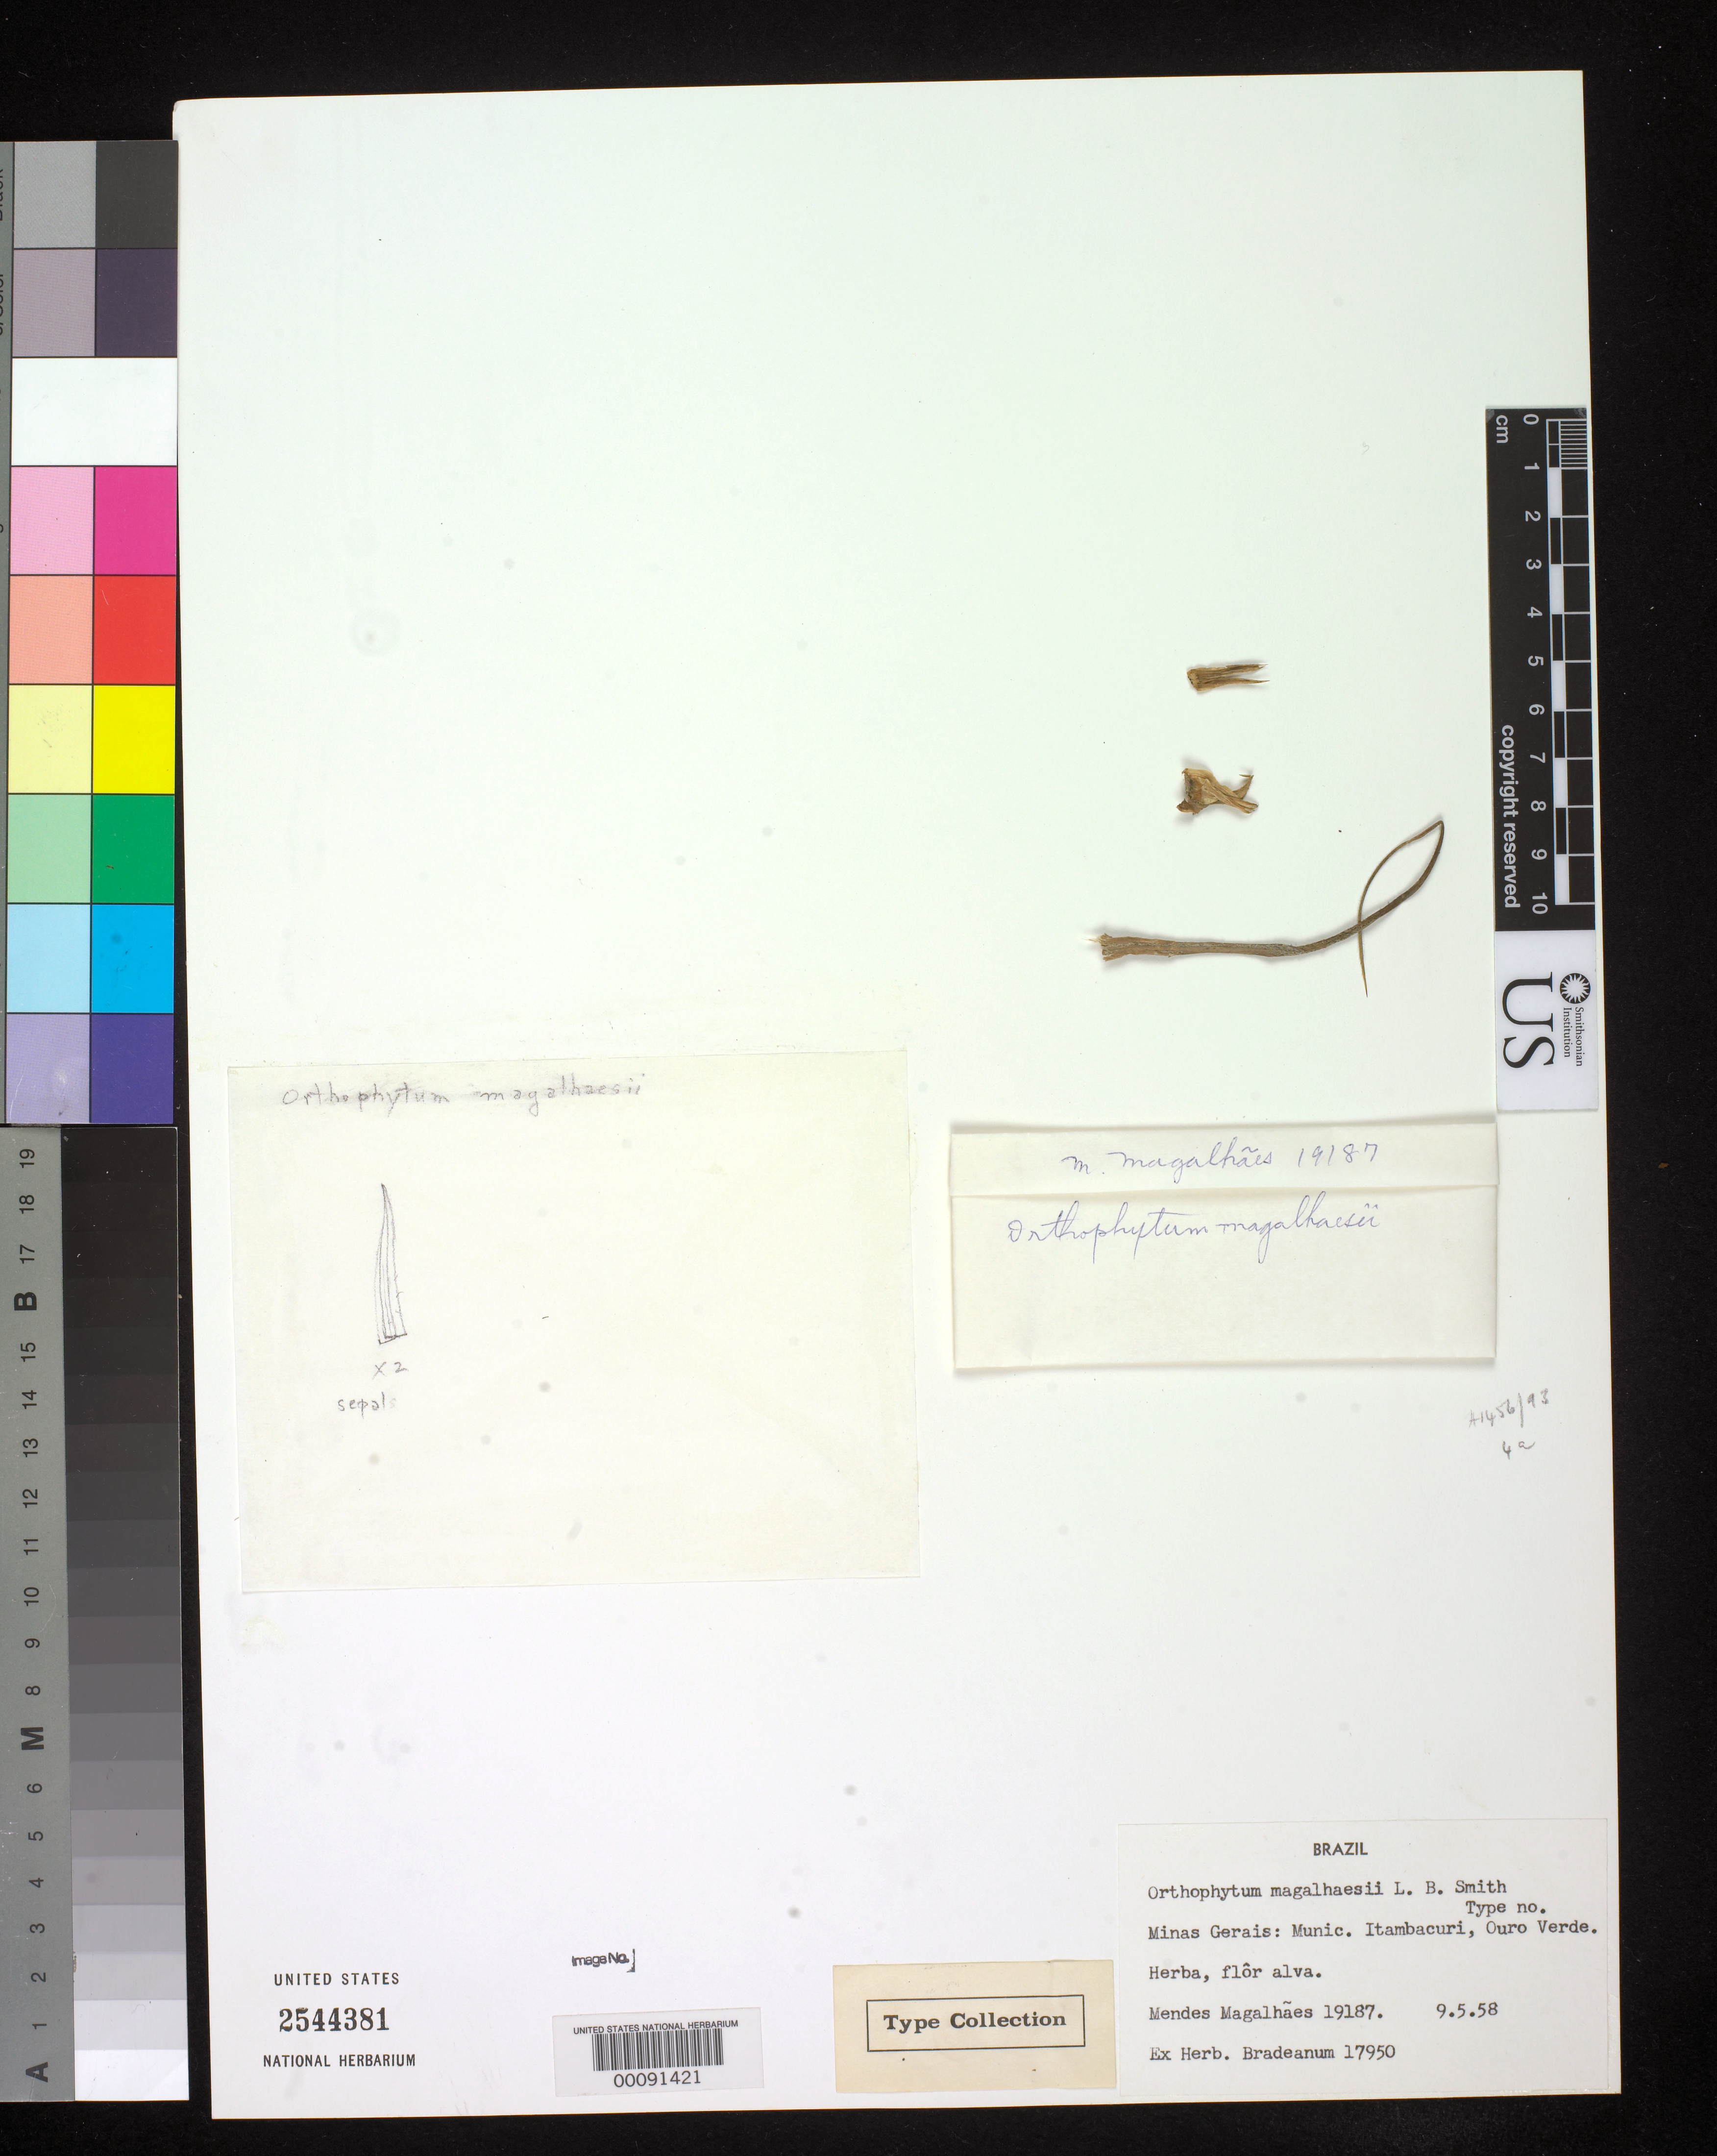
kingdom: Plantae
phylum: Tracheophyta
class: Liliopsida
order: Poales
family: Bromeliaceae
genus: Orthophytum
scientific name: Orthophytum magalhaesii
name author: L.B. Sm.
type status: Type Fragment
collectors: M. Magalhães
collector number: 19187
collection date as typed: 09 May 1958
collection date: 1958-05-09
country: Brazil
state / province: Minas Gerais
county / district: Itambacuri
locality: Ouro Verde.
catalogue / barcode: US 2544381